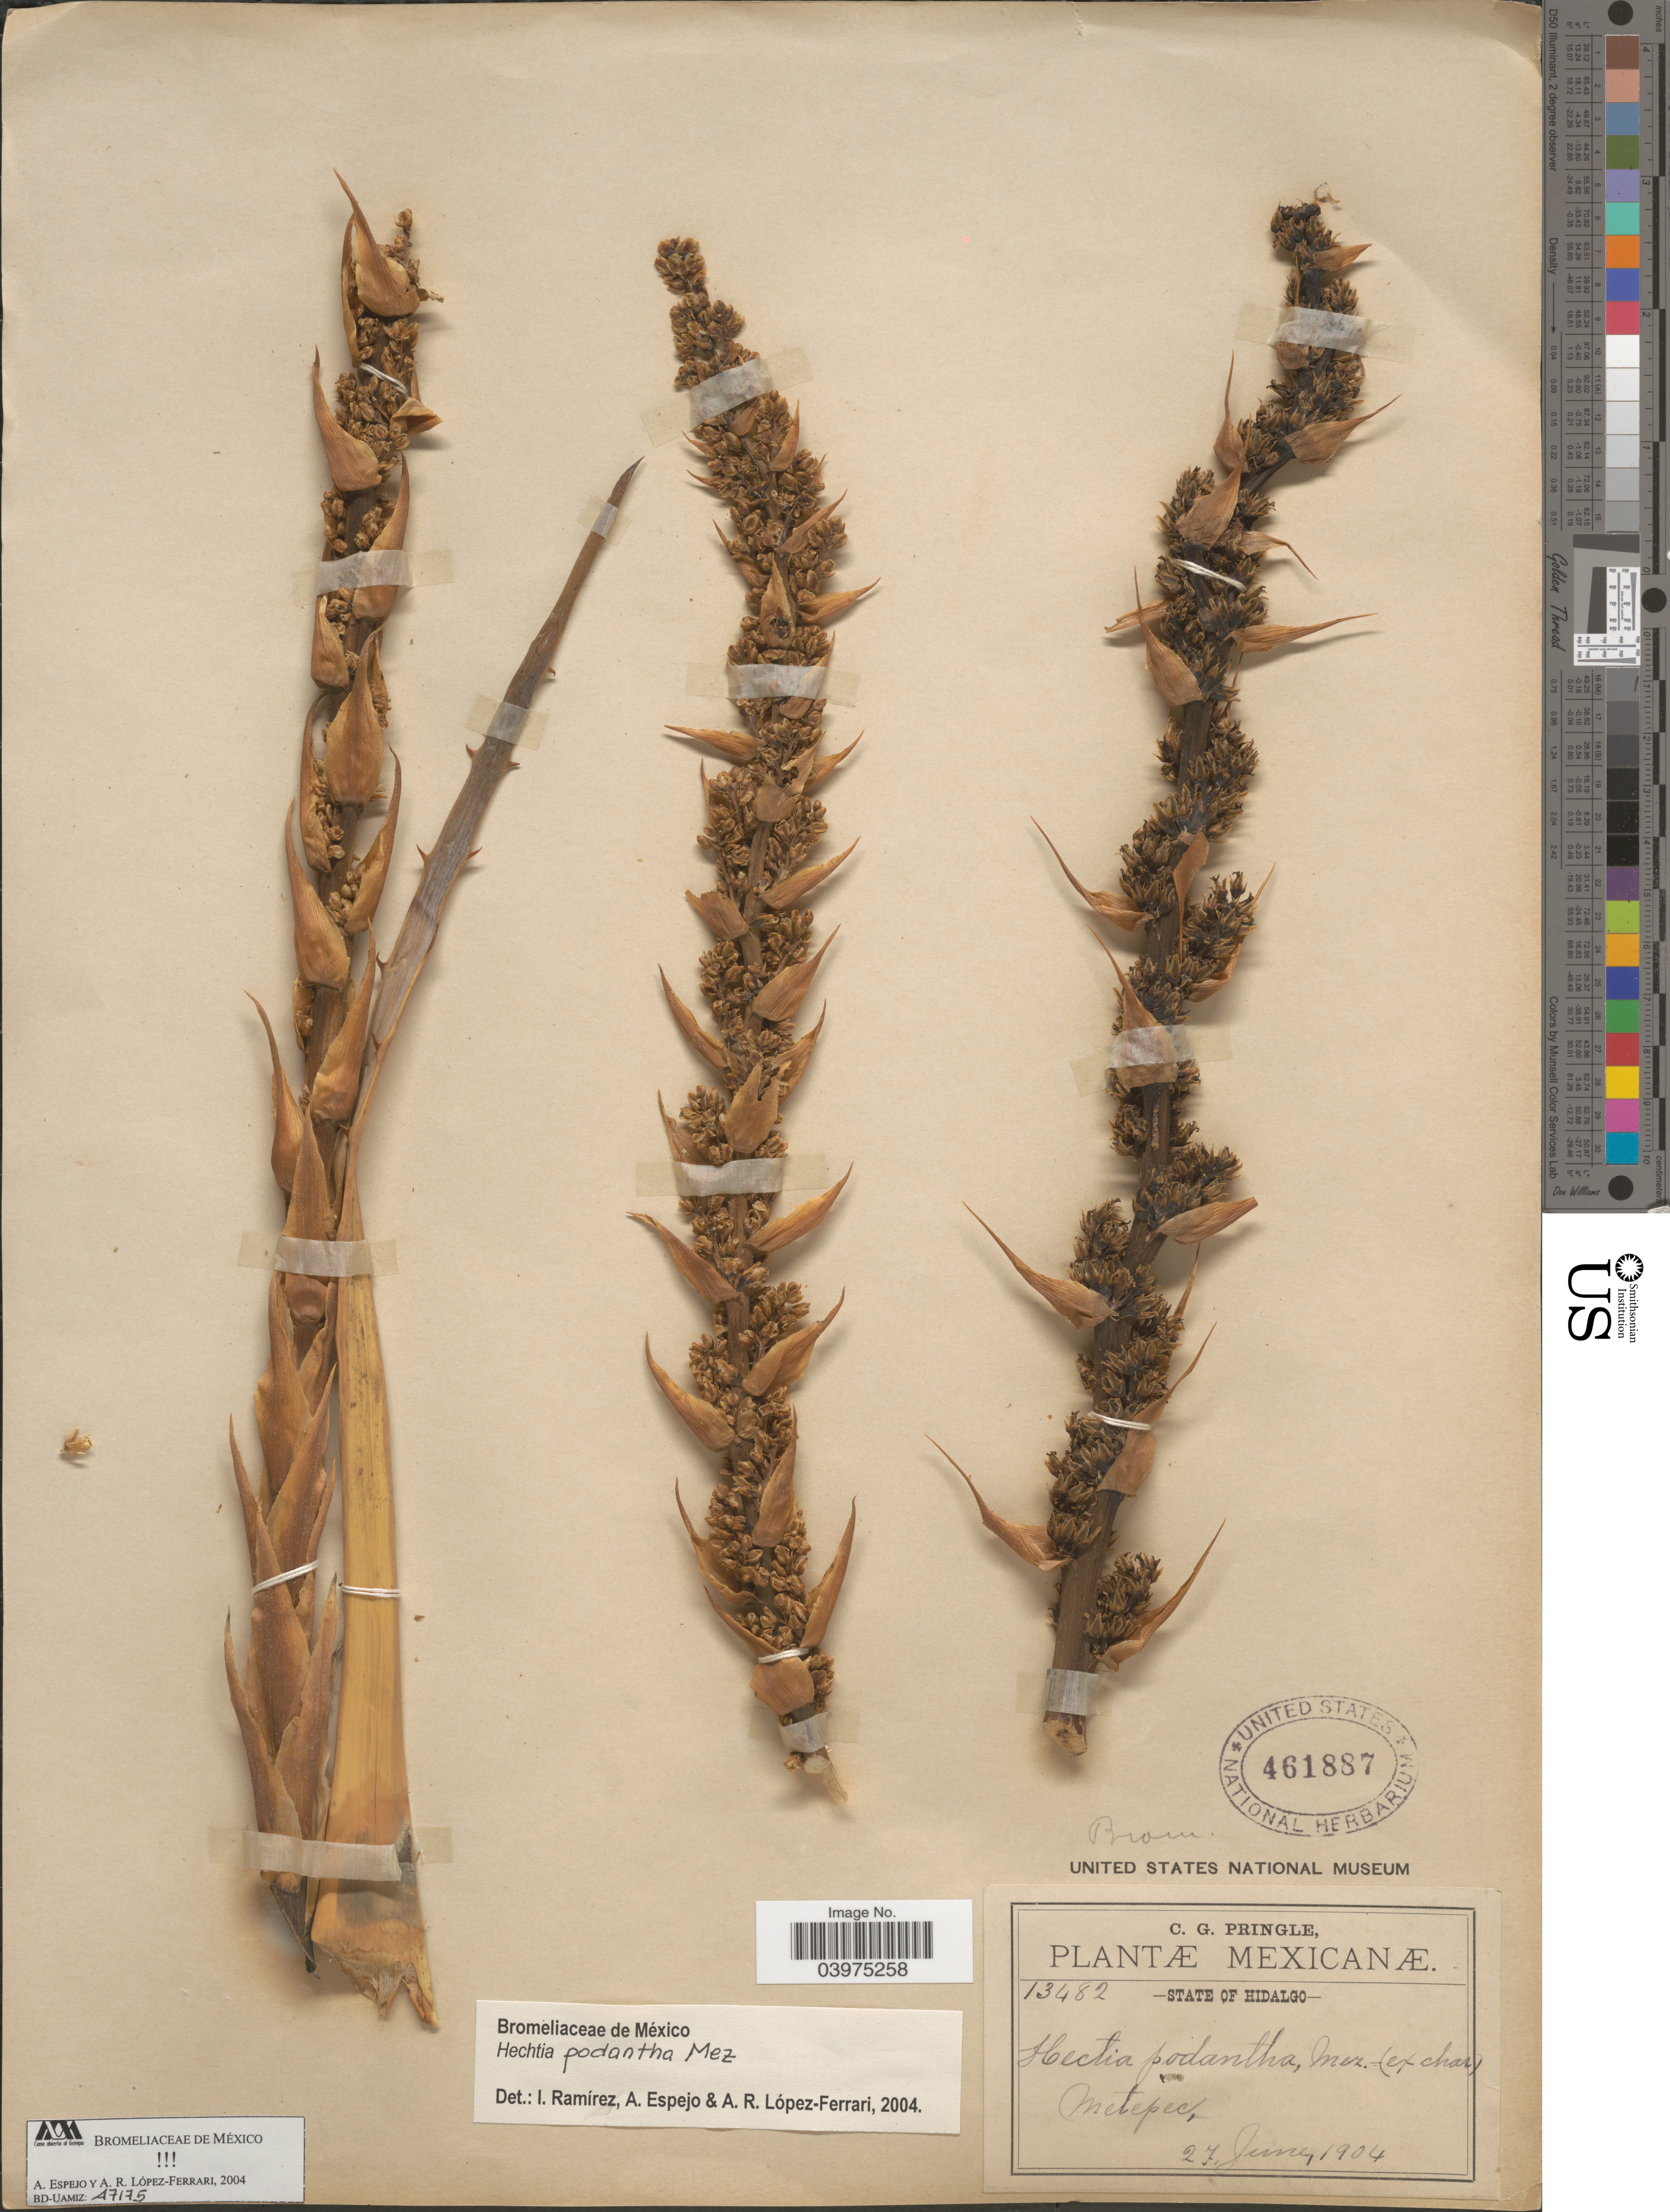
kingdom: Plantae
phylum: Tracheophyta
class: Liliopsida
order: Poales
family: Bromeliaceae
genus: Hechtia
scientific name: Hechtia podantha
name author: Mez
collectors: C. G. Pringle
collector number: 13482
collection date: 1904-06-27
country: Mexico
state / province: Hidalgo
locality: Metepec.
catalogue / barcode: US 461887